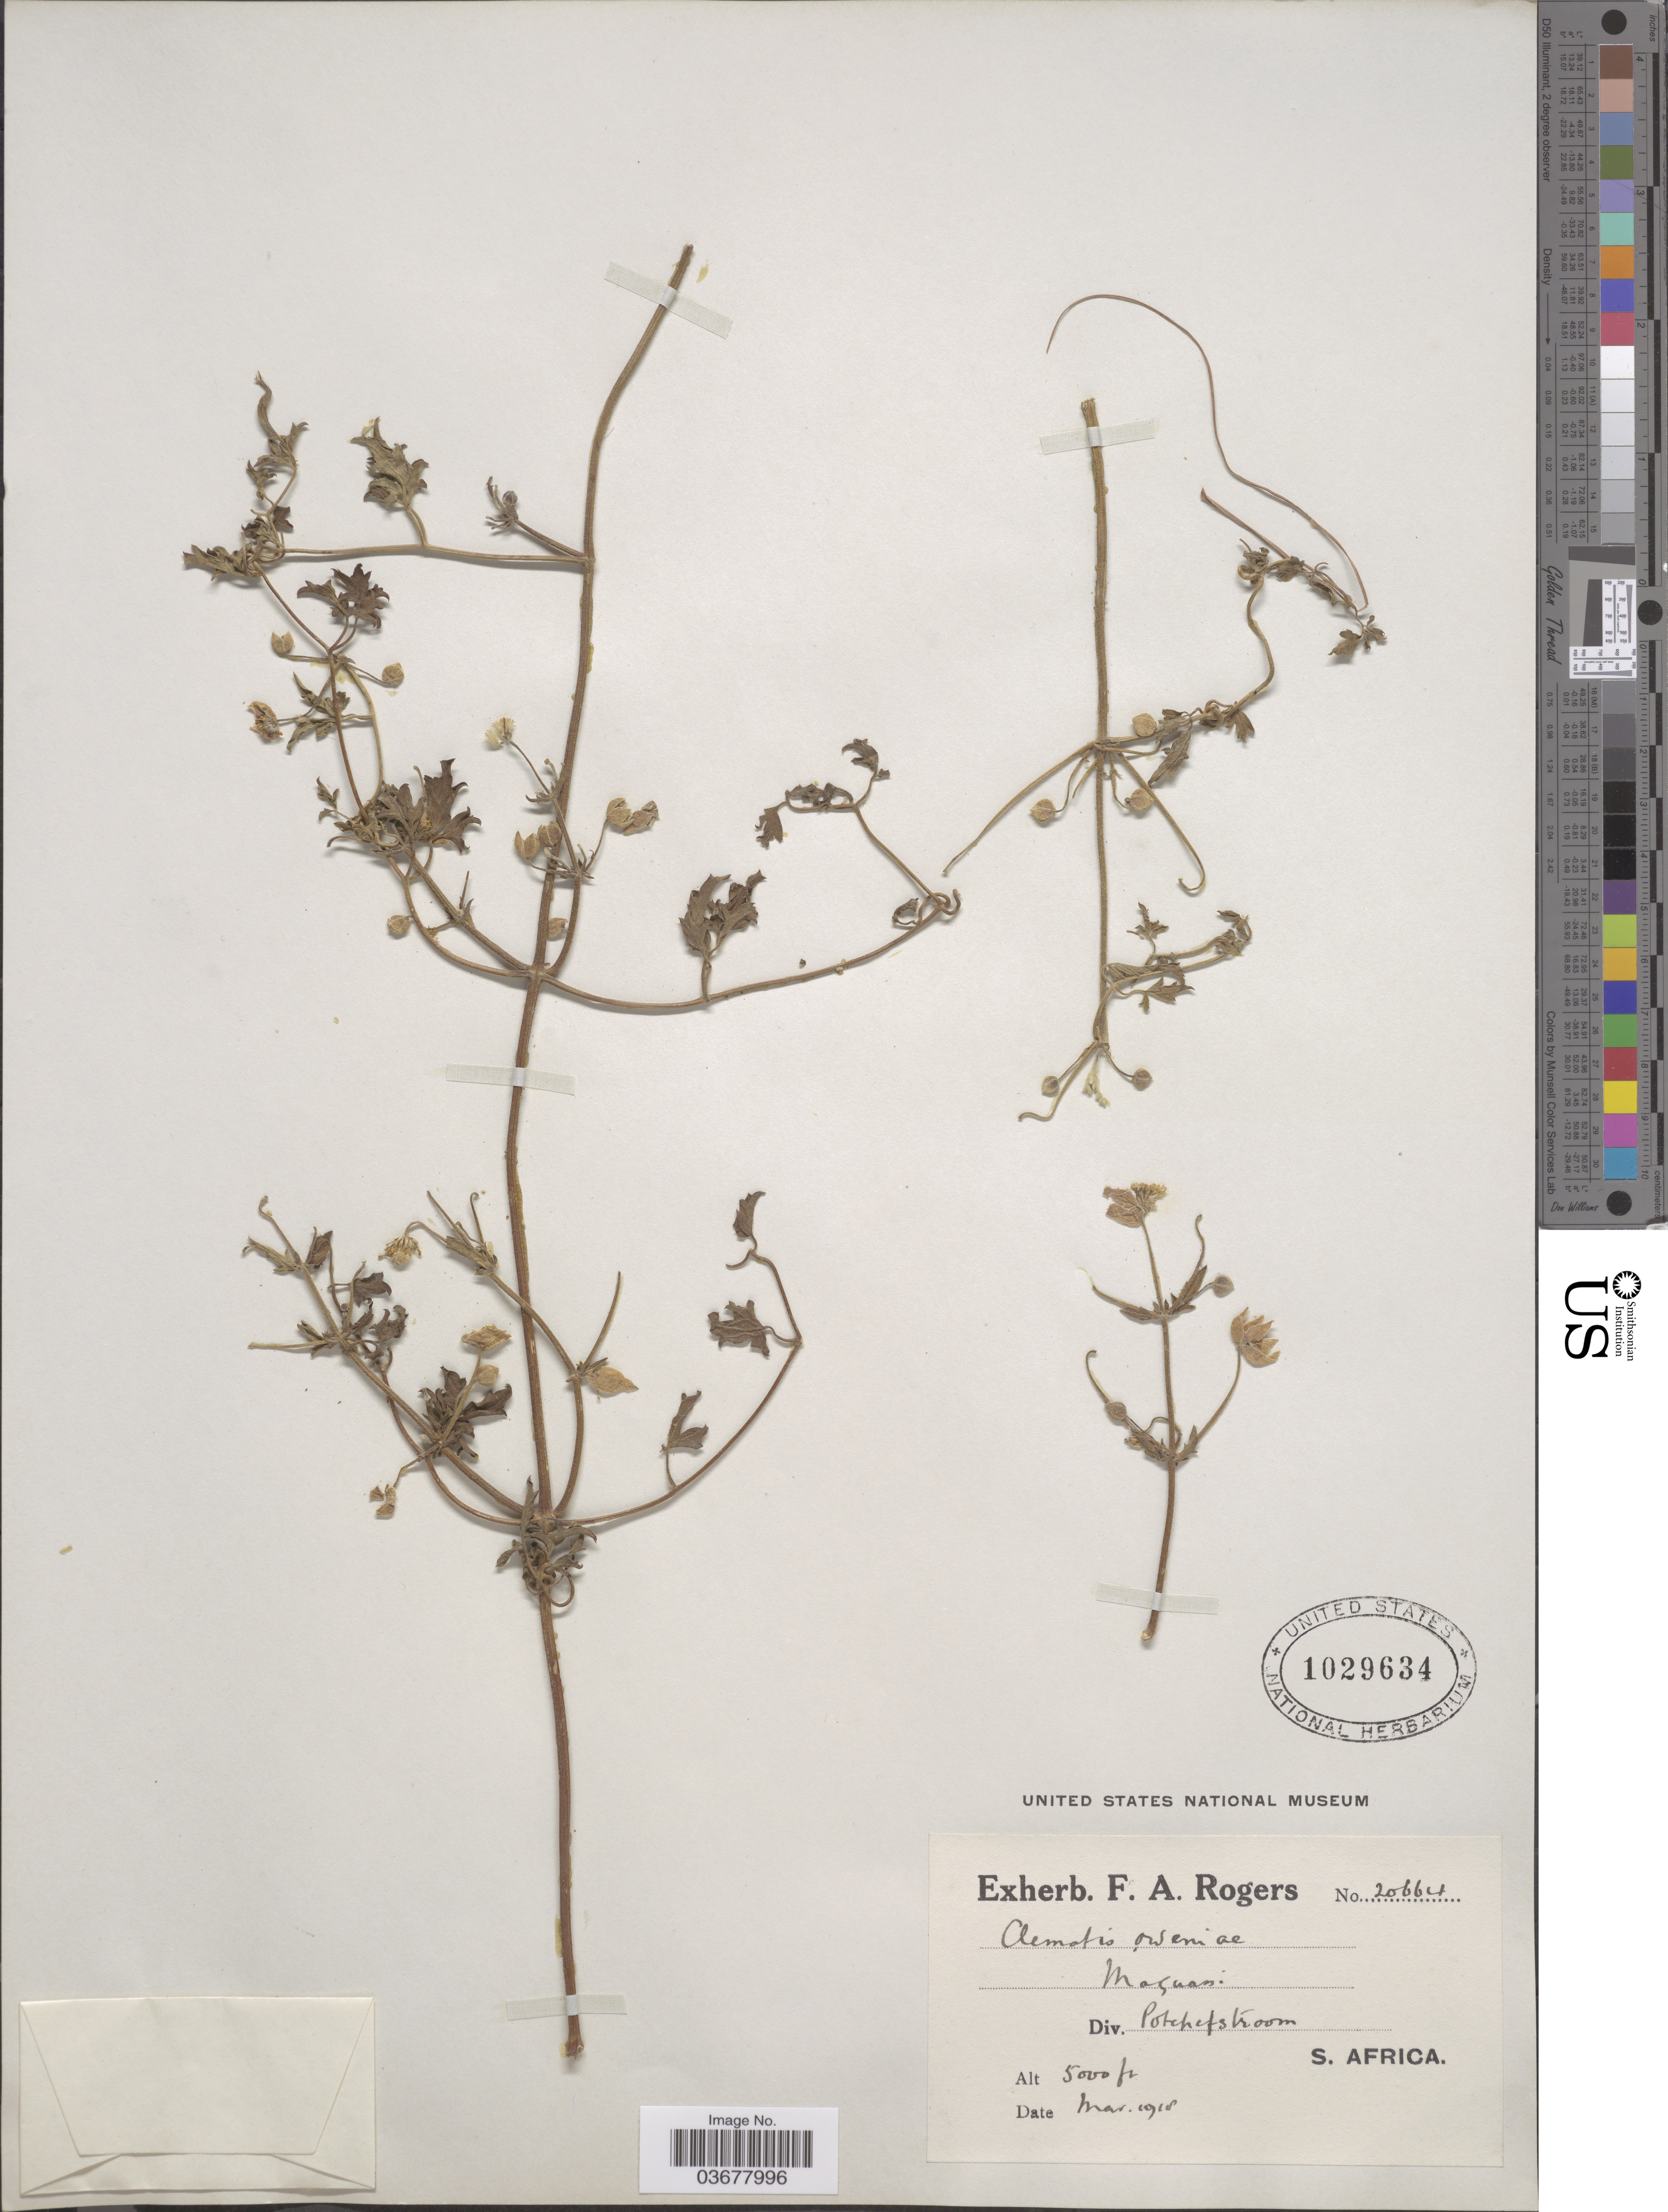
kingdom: Plantae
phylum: Tracheophyta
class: Magnoliopsida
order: Ranunculales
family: Ranunculaceae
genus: Clematis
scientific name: Clematis oweniae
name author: Harv.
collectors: ex herb. F. A. Rogers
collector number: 20664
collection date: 1918-03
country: South Africa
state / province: North West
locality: Maguani. Div. Potchefstroom.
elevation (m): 1524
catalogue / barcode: US 1029634